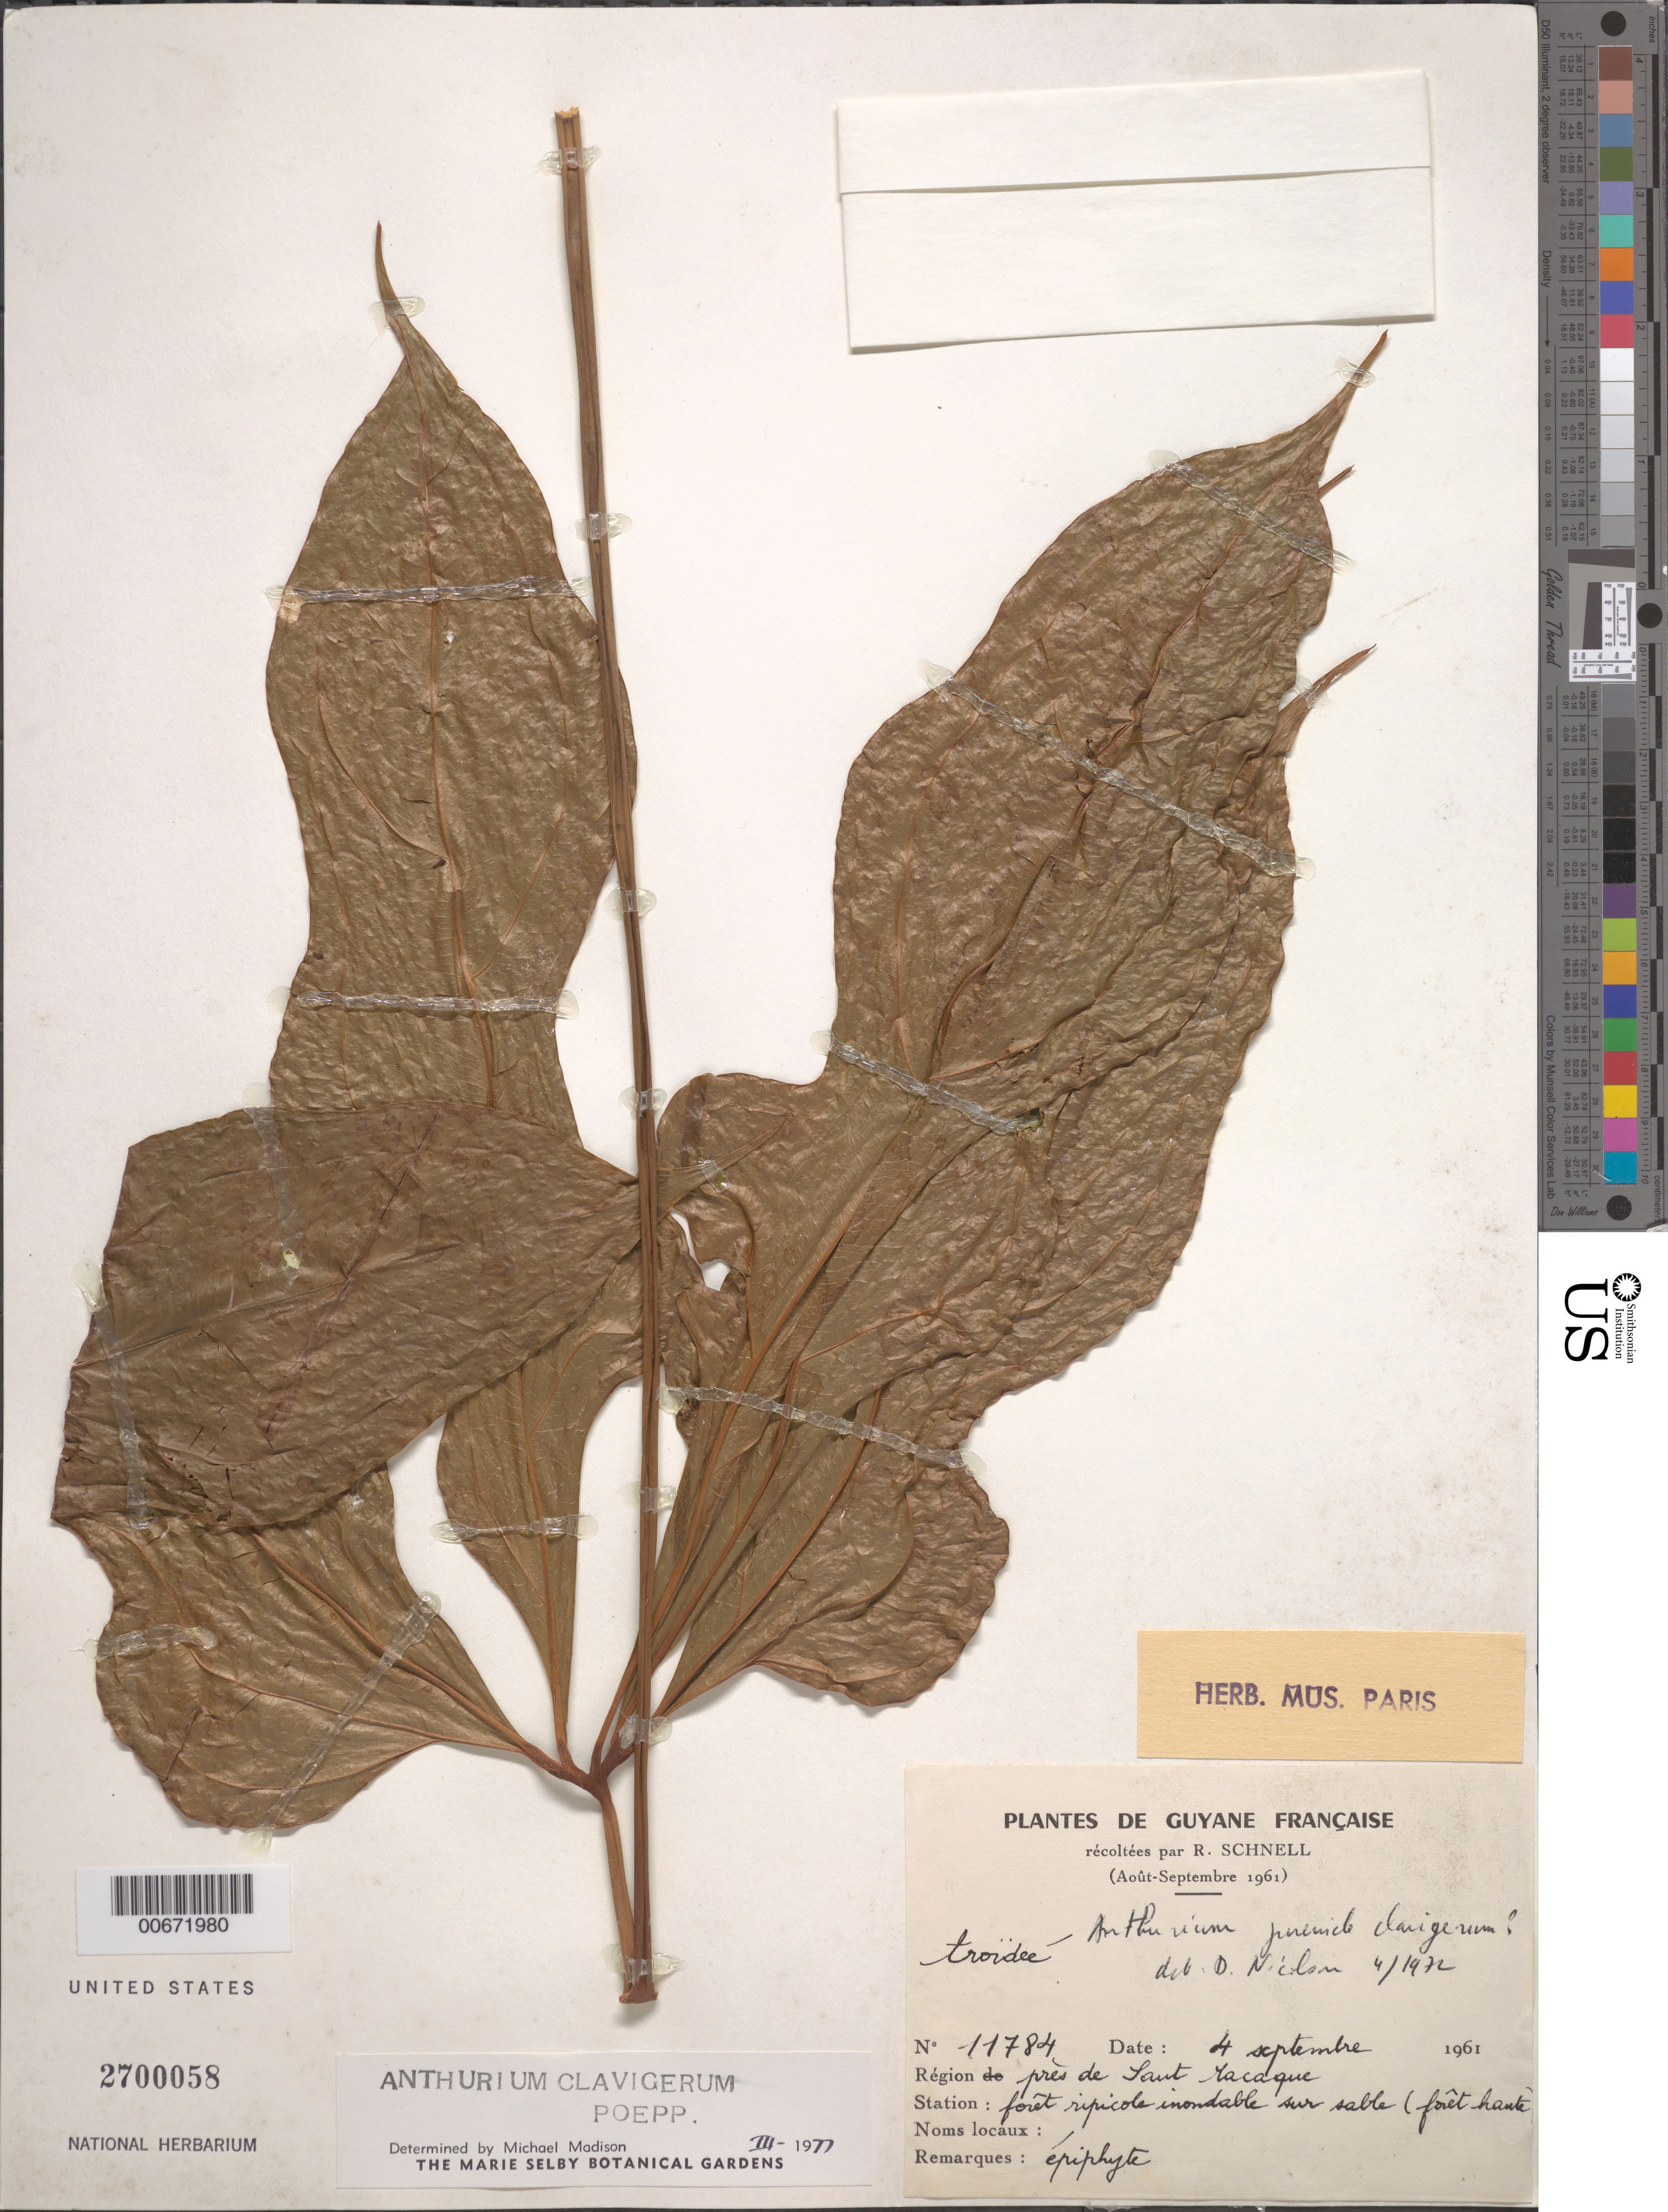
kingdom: Plantae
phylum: Tracheophyta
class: Liliopsida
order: Alismatales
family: Araceae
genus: Anthurium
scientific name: Anthurium clavigerum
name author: Poepp. & Endl.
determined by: Madison, Michael T.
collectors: R. A. Schnell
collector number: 11784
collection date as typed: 4-Sep-61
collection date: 1961-09-04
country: French Guiana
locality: Saut Macaque, near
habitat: High forest- inundated forest on sand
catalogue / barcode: US 2700058